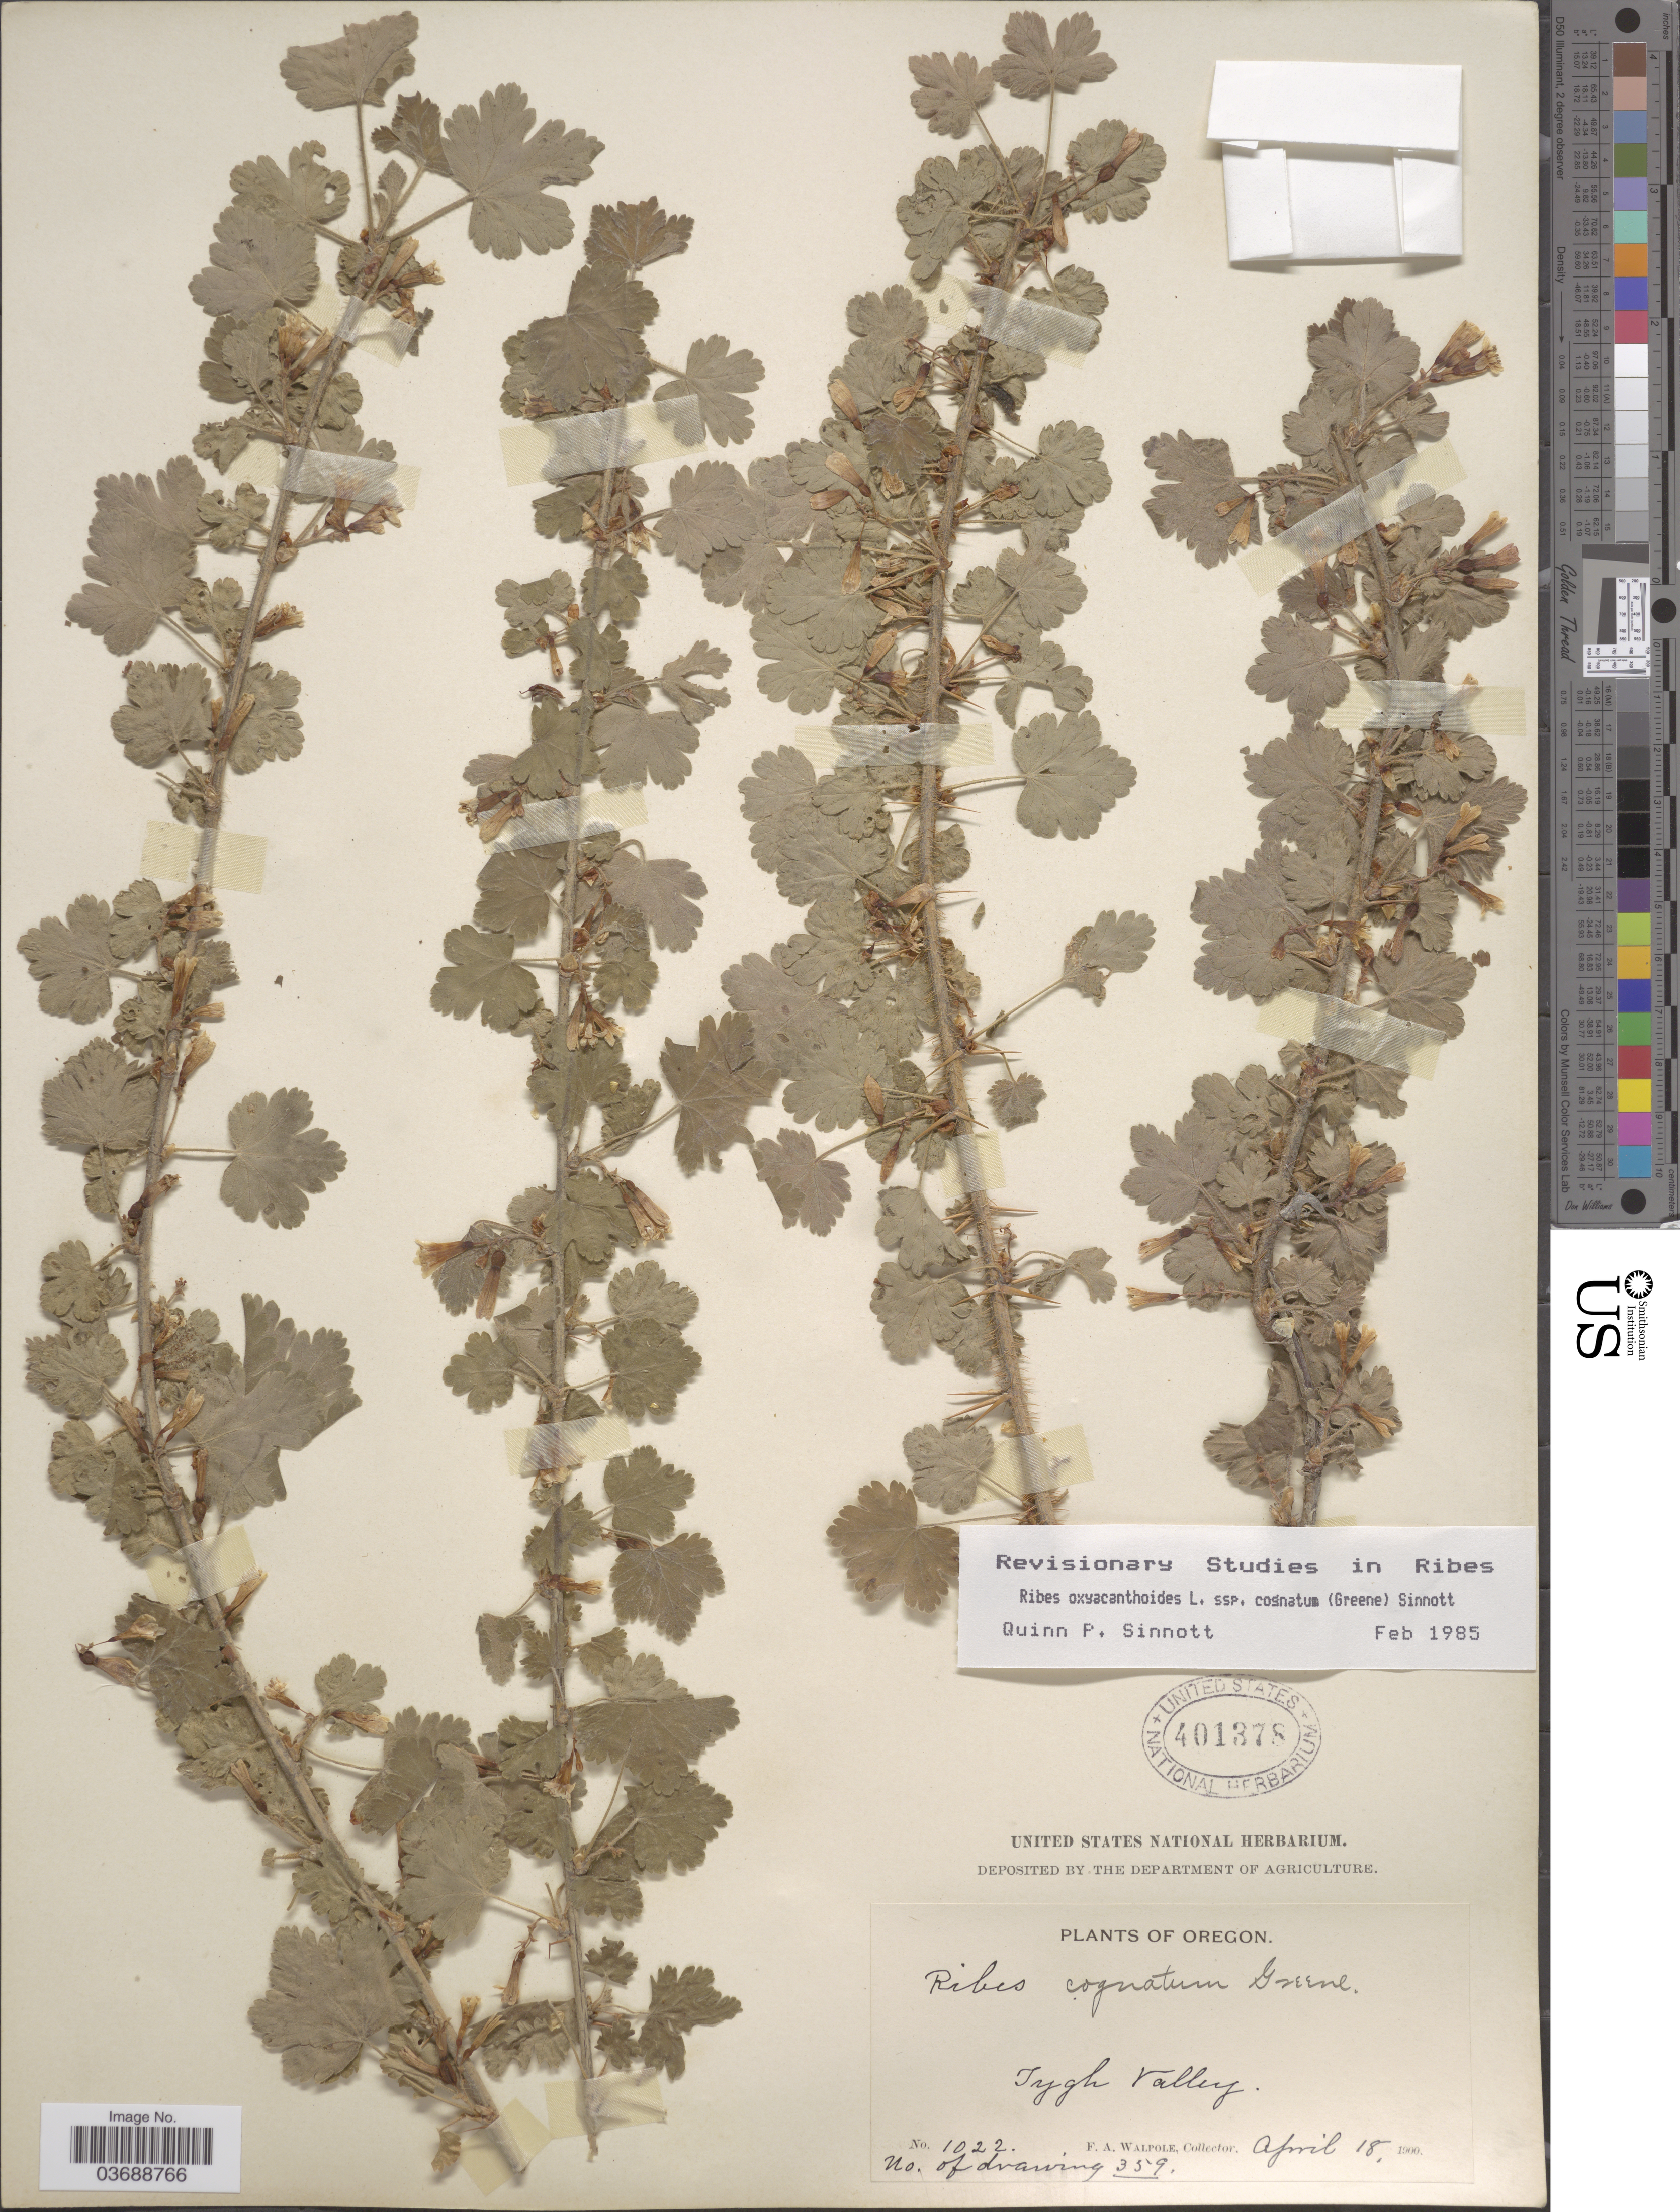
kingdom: Plantae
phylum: Tracheophyta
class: Magnoliopsida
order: Saxifragales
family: Grossulariaceae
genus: Ribes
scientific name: Ribes oxyacanthoides var. cognatum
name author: (Greene) Morin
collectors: F. Walpole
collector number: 1022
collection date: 1900-04-18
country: United States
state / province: Oregon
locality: Tygh Valley.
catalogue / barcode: US 401378